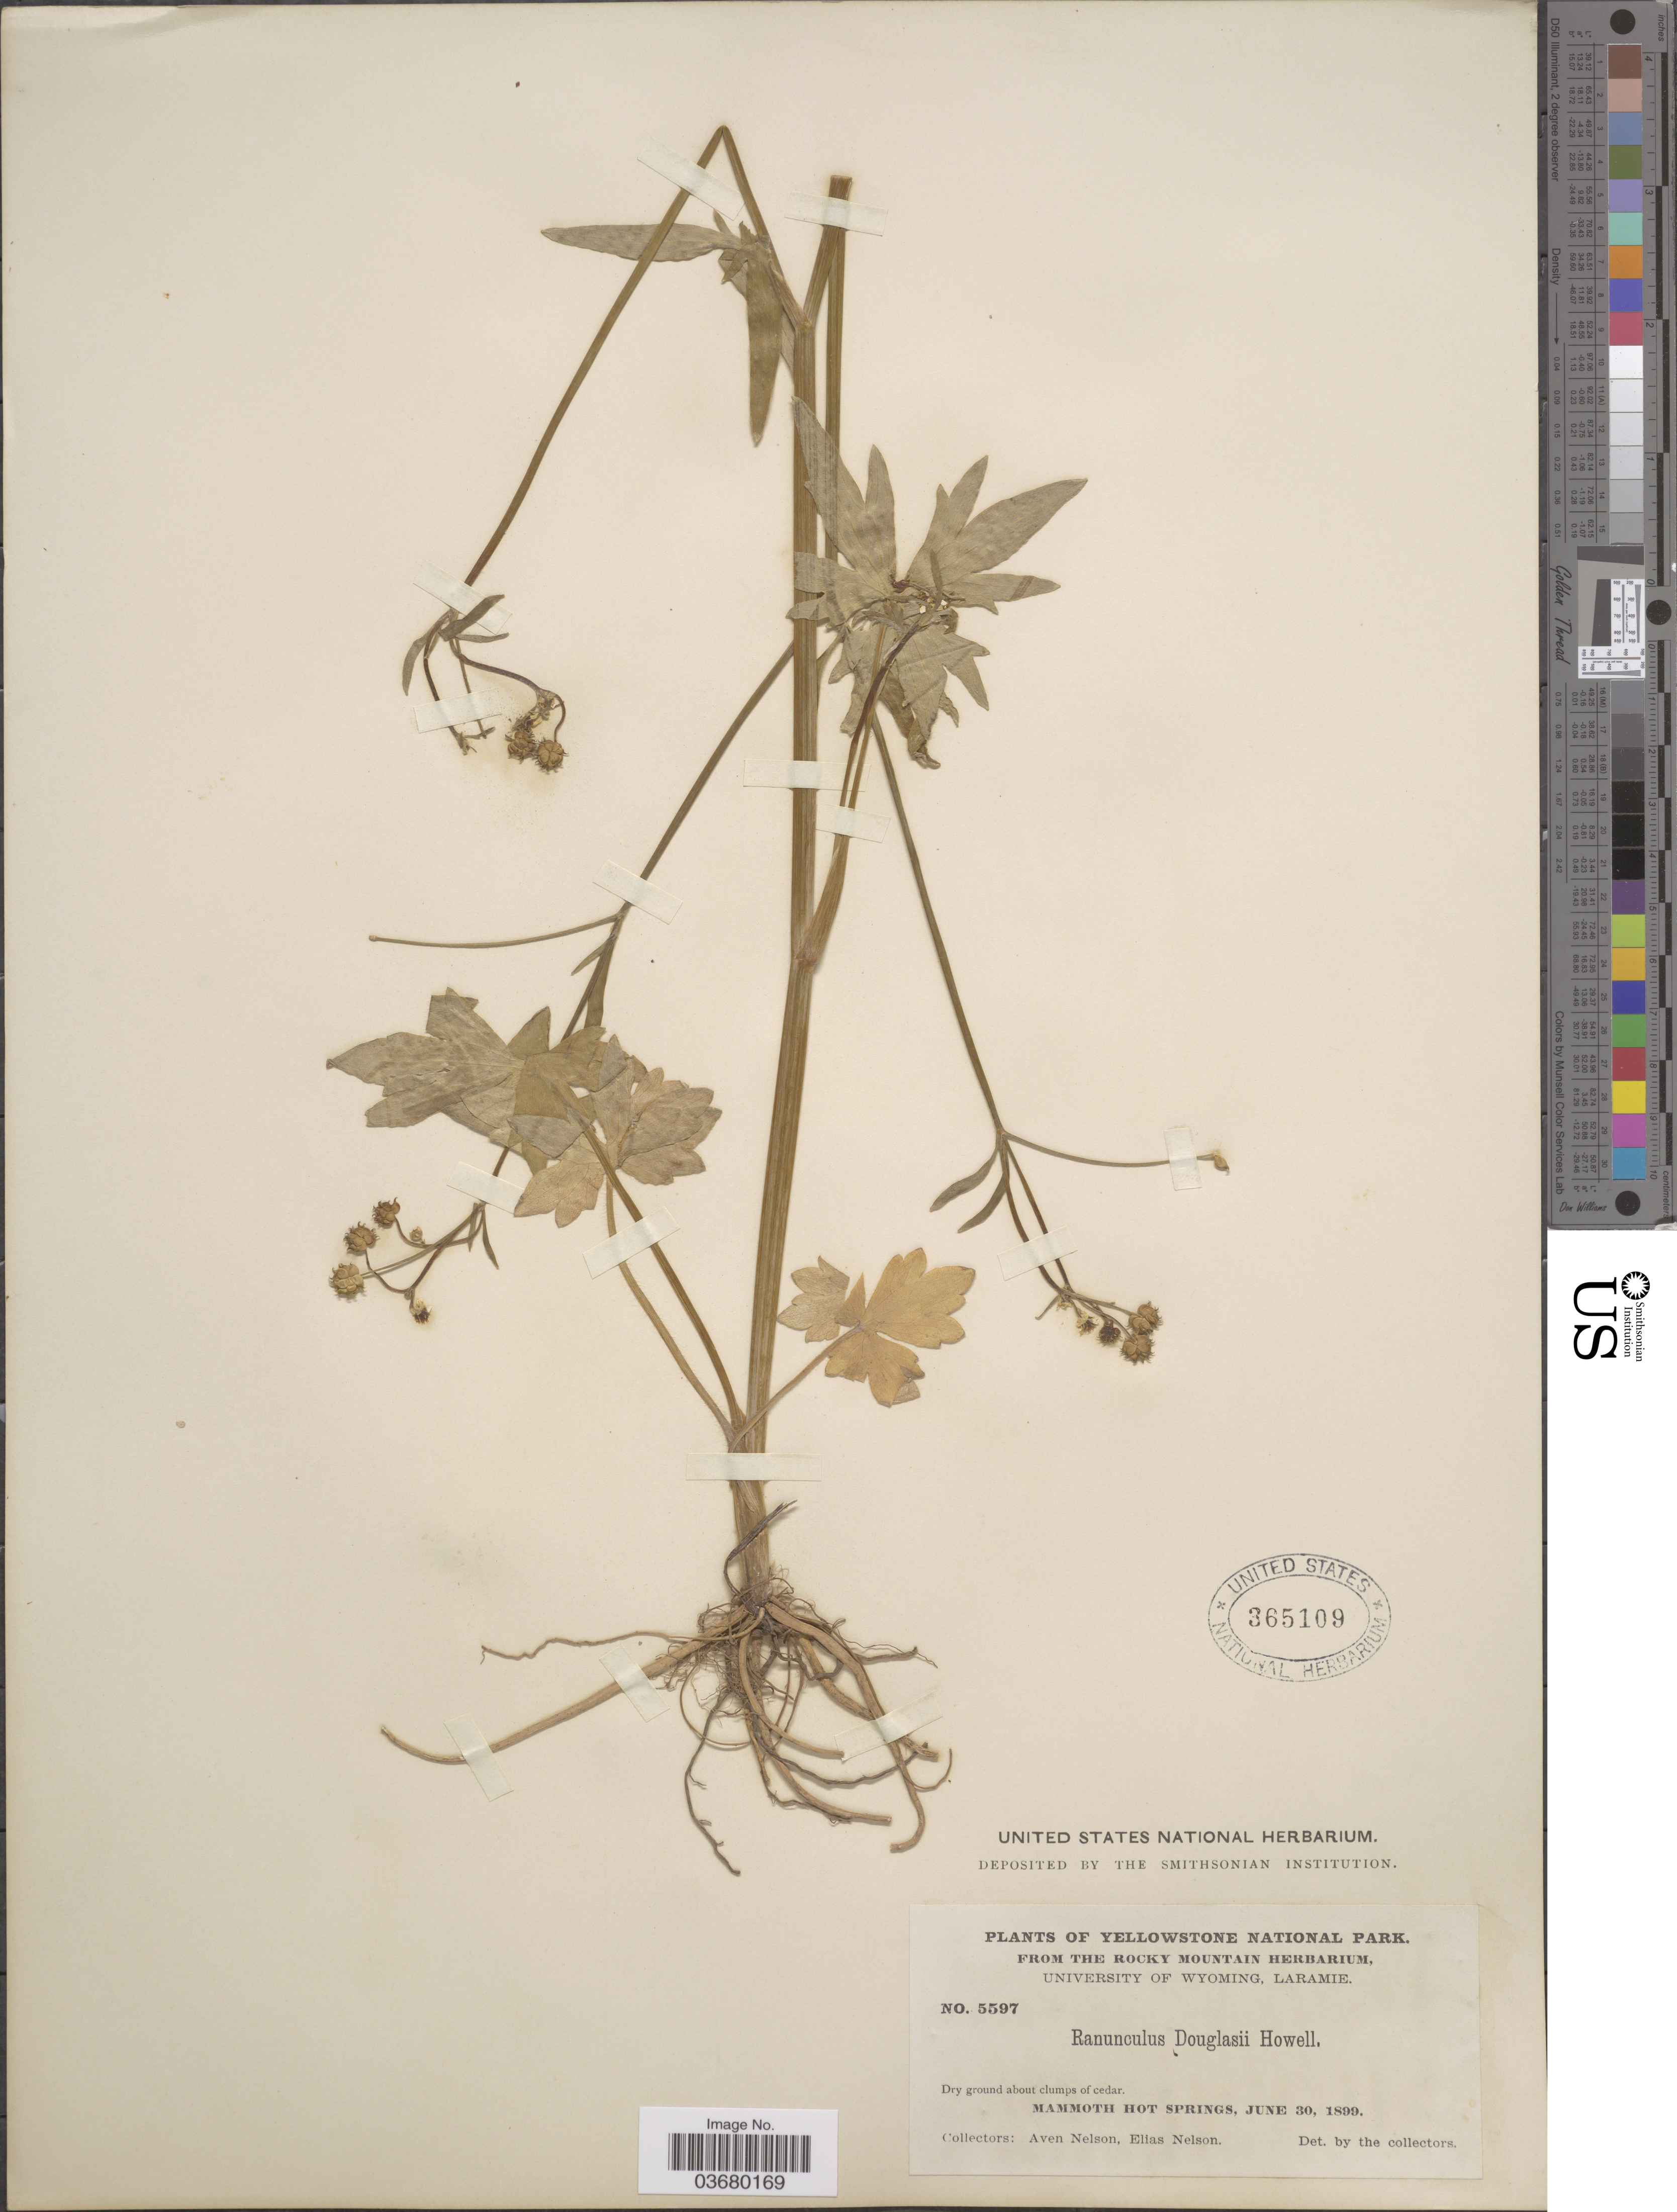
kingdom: Plantae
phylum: Tracheophyta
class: Magnoliopsida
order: Ranunculales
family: Ranunculaceae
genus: Ranunculus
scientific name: Ranunculus bongardii var. tenellus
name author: (A. Gray) Greene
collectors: A. Nelson & E. Nelson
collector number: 5597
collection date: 1899-06-30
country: United States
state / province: Wyoming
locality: Yellowstone National Park. Mammoth Hot Springs.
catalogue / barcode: US 365109